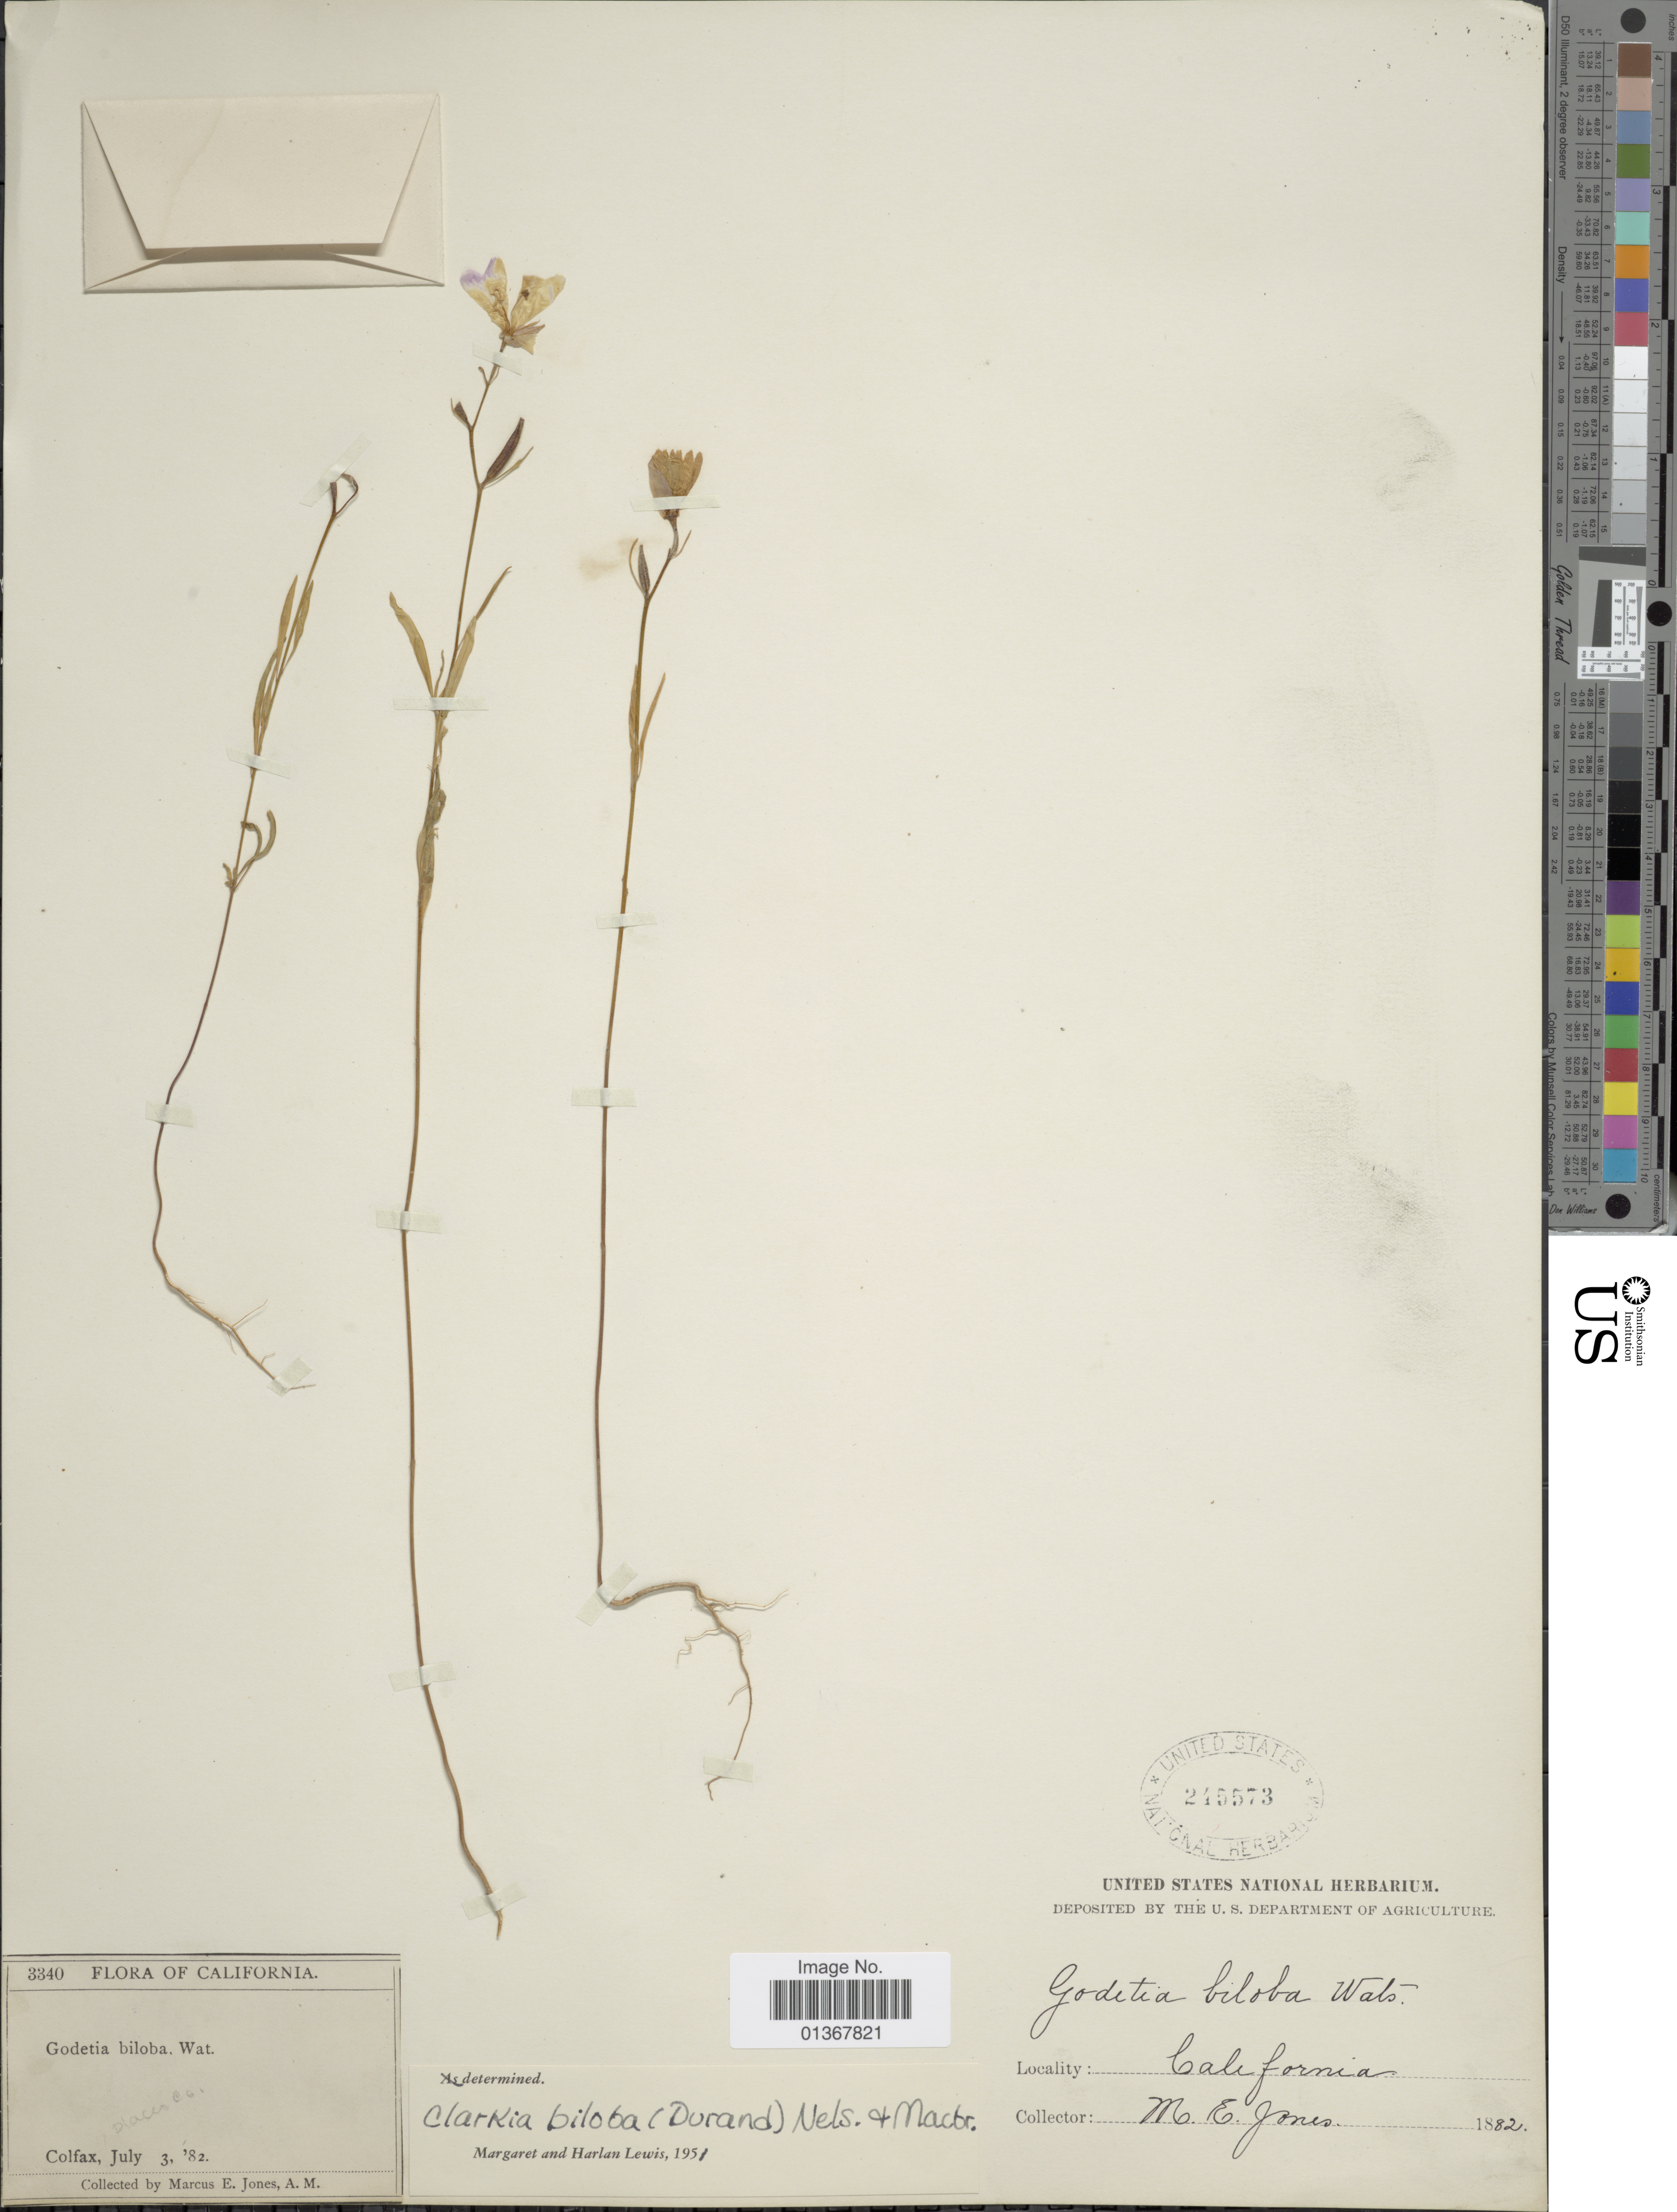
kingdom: Plantae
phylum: Tracheophyta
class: Magnoliopsida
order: Myrtales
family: Onagraceae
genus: Clarkia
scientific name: Clarkia biloba subsp. biloba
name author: (Durand) A. Nelson & J.F. Macbr.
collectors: M. E. Jones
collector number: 3340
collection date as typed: Transcribed d/m/y: 3/7/82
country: United States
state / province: California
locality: Colfax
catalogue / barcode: US 245573